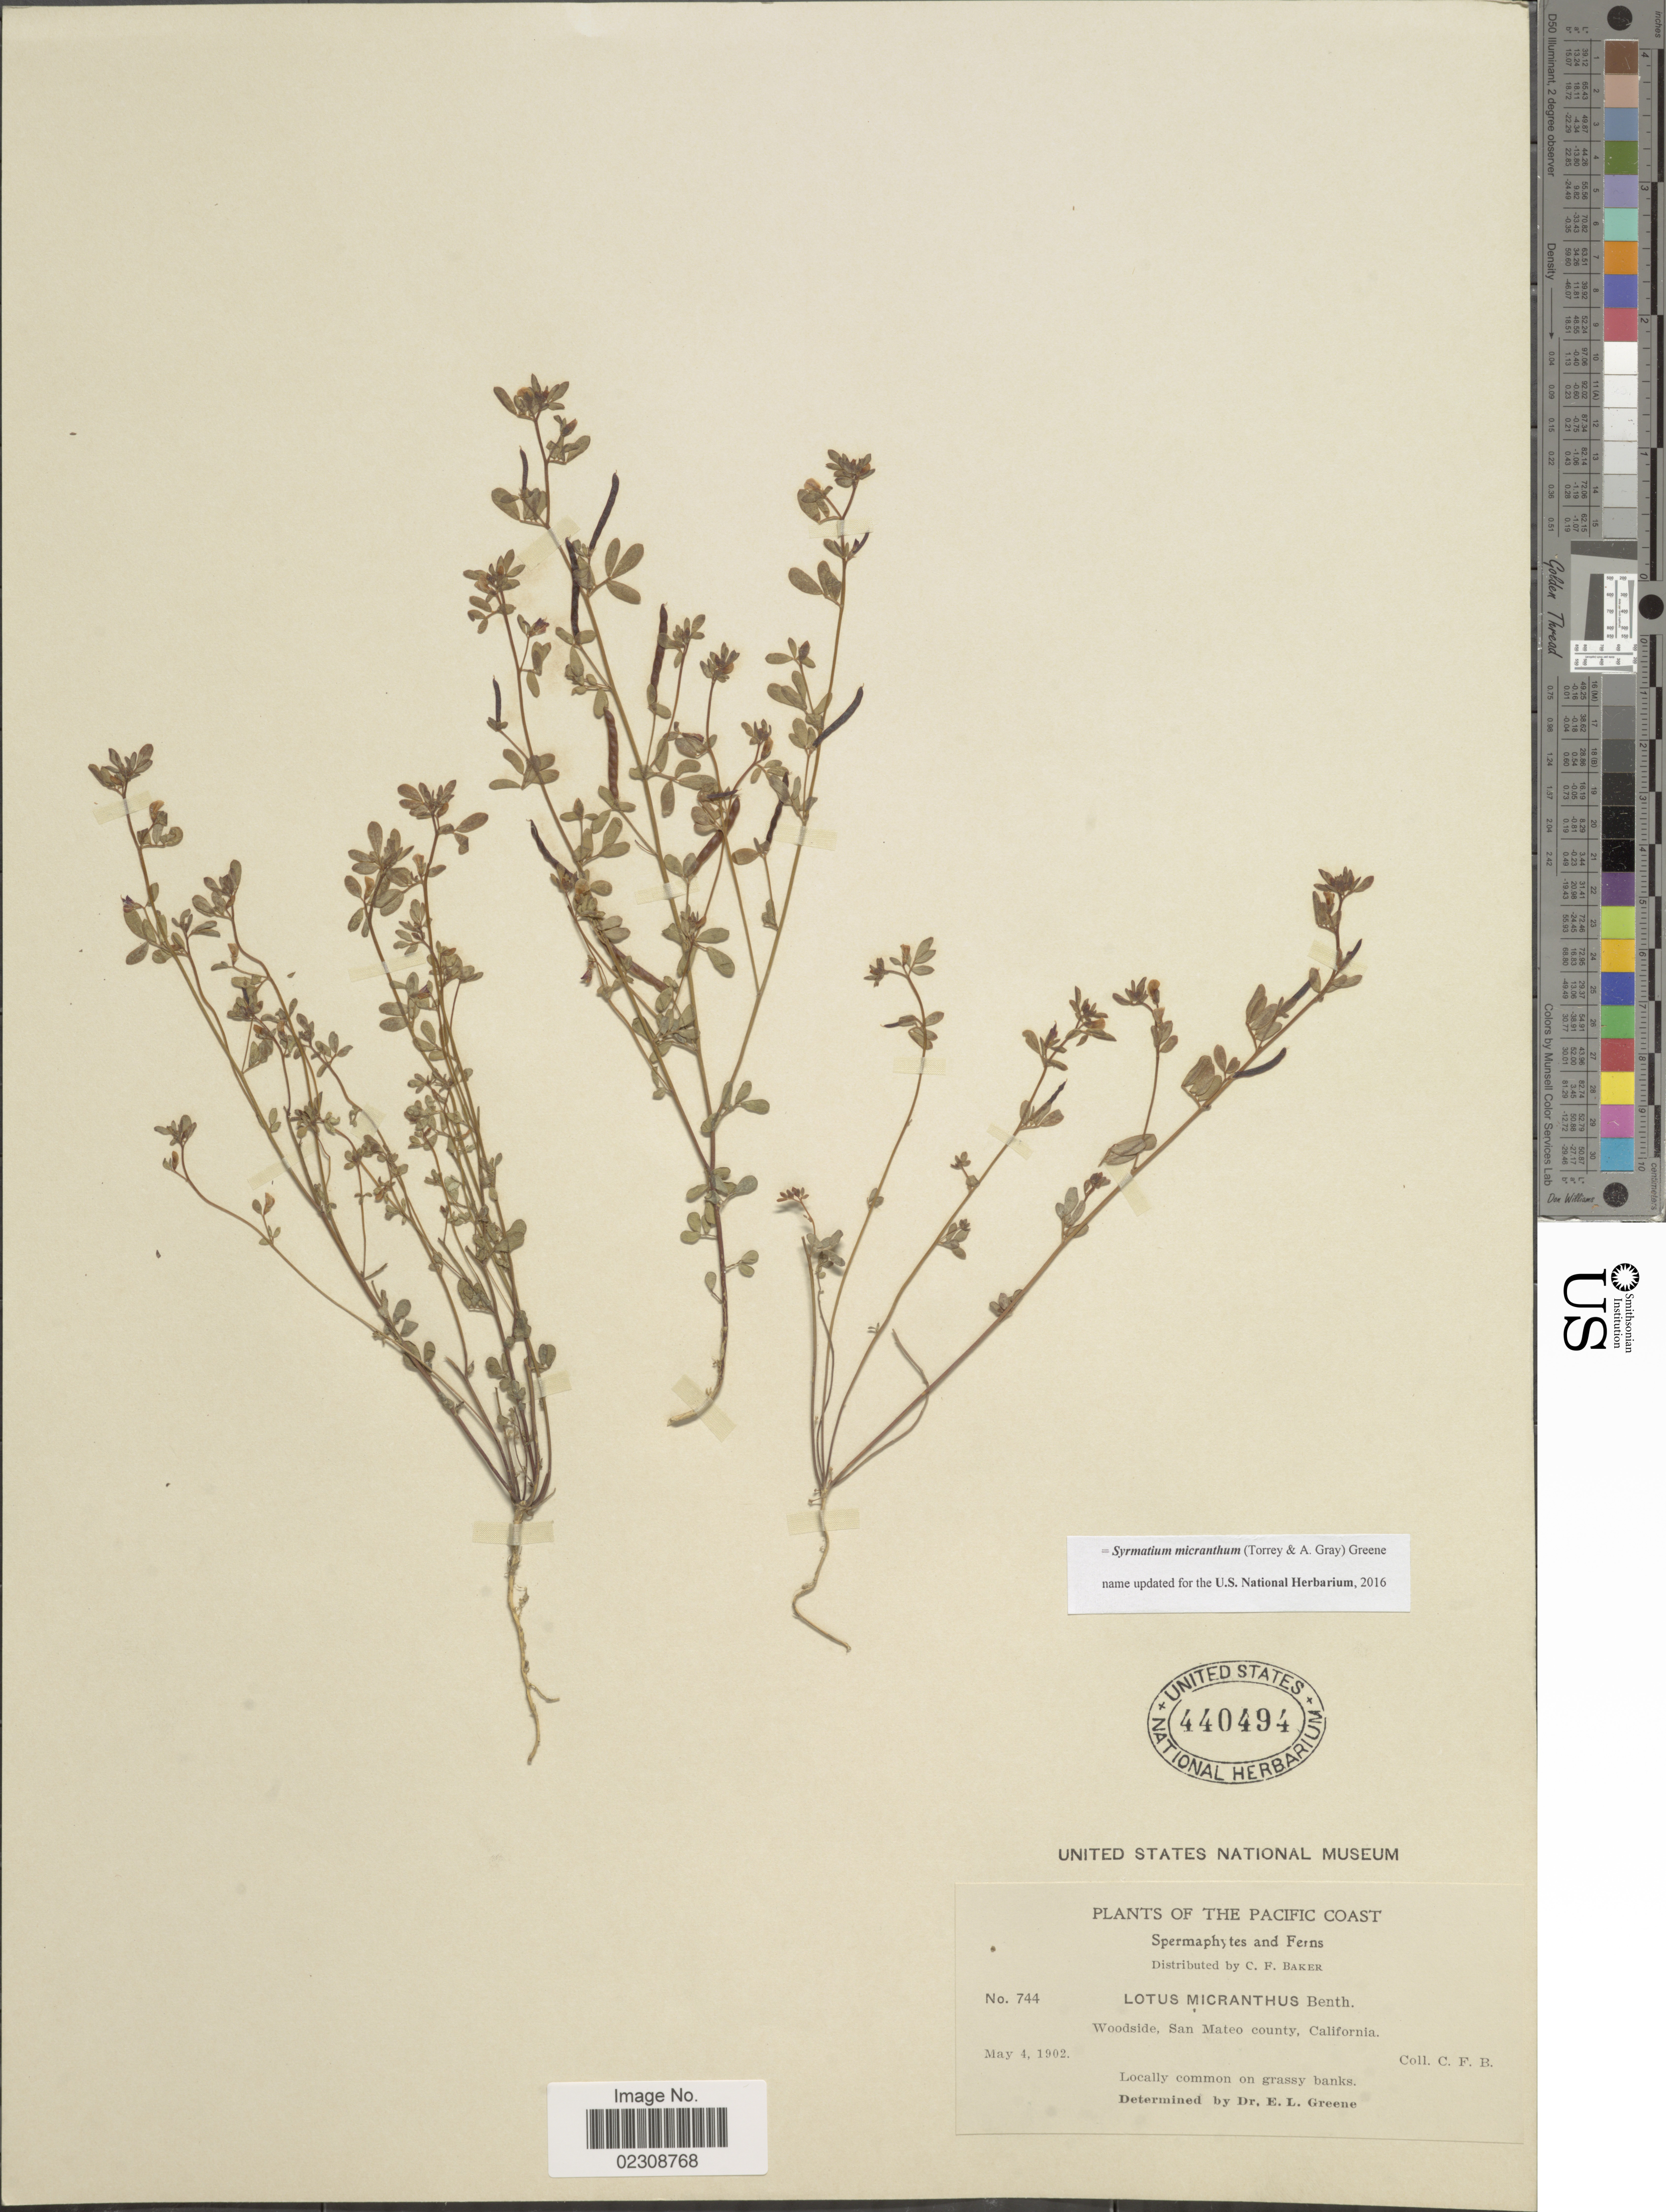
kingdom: Plantae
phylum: Tracheophyta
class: Magnoliopsida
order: Fabales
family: Fabaceae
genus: Syrmatium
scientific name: Syrmatium micranthum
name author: (Torr. & A. Gray) Greene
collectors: C. F. Baker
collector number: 744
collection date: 1902-05-04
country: United States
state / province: California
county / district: San Mateo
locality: San Mateo County. Pacific Coast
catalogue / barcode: US 440494